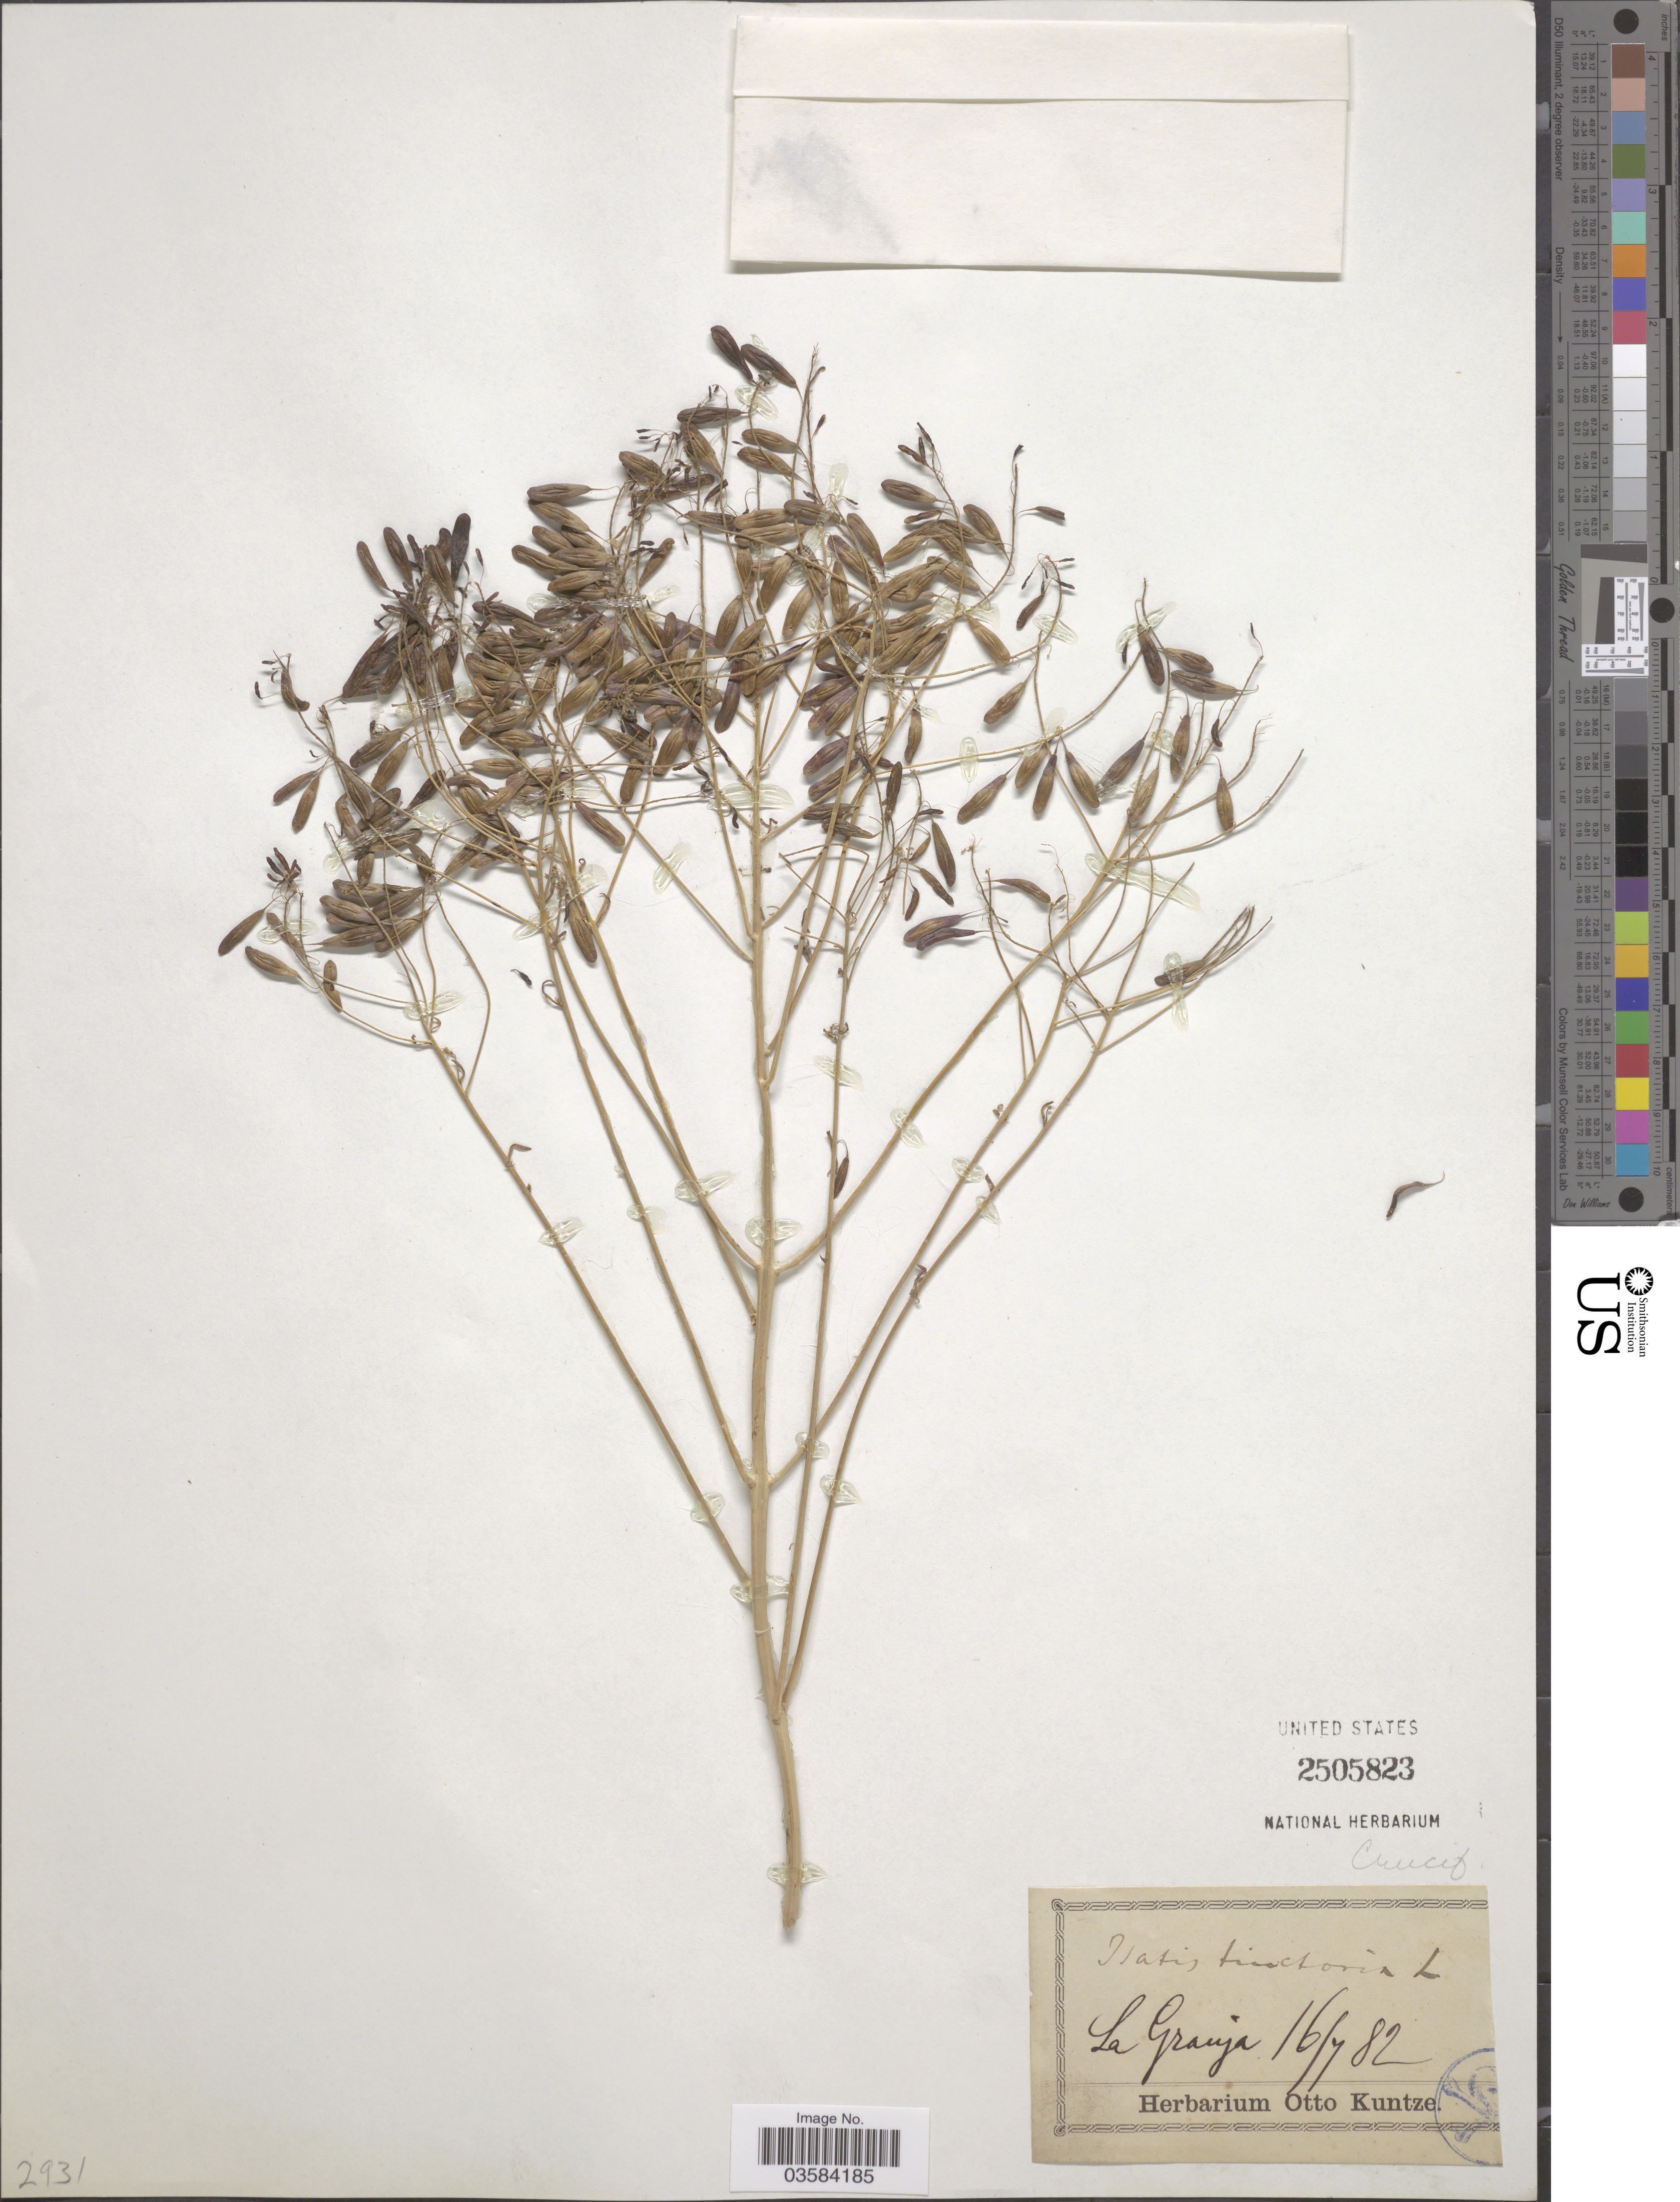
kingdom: Plantae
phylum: Tracheophyta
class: Magnoliopsida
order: Brassicales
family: Brassicaceae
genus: Isatis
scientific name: Isatis tinctoria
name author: L.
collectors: ex herb. Otto Kuntze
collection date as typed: Transcribed d/m/y: 16/7/82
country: Spain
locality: La Granja.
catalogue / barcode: US 2505823